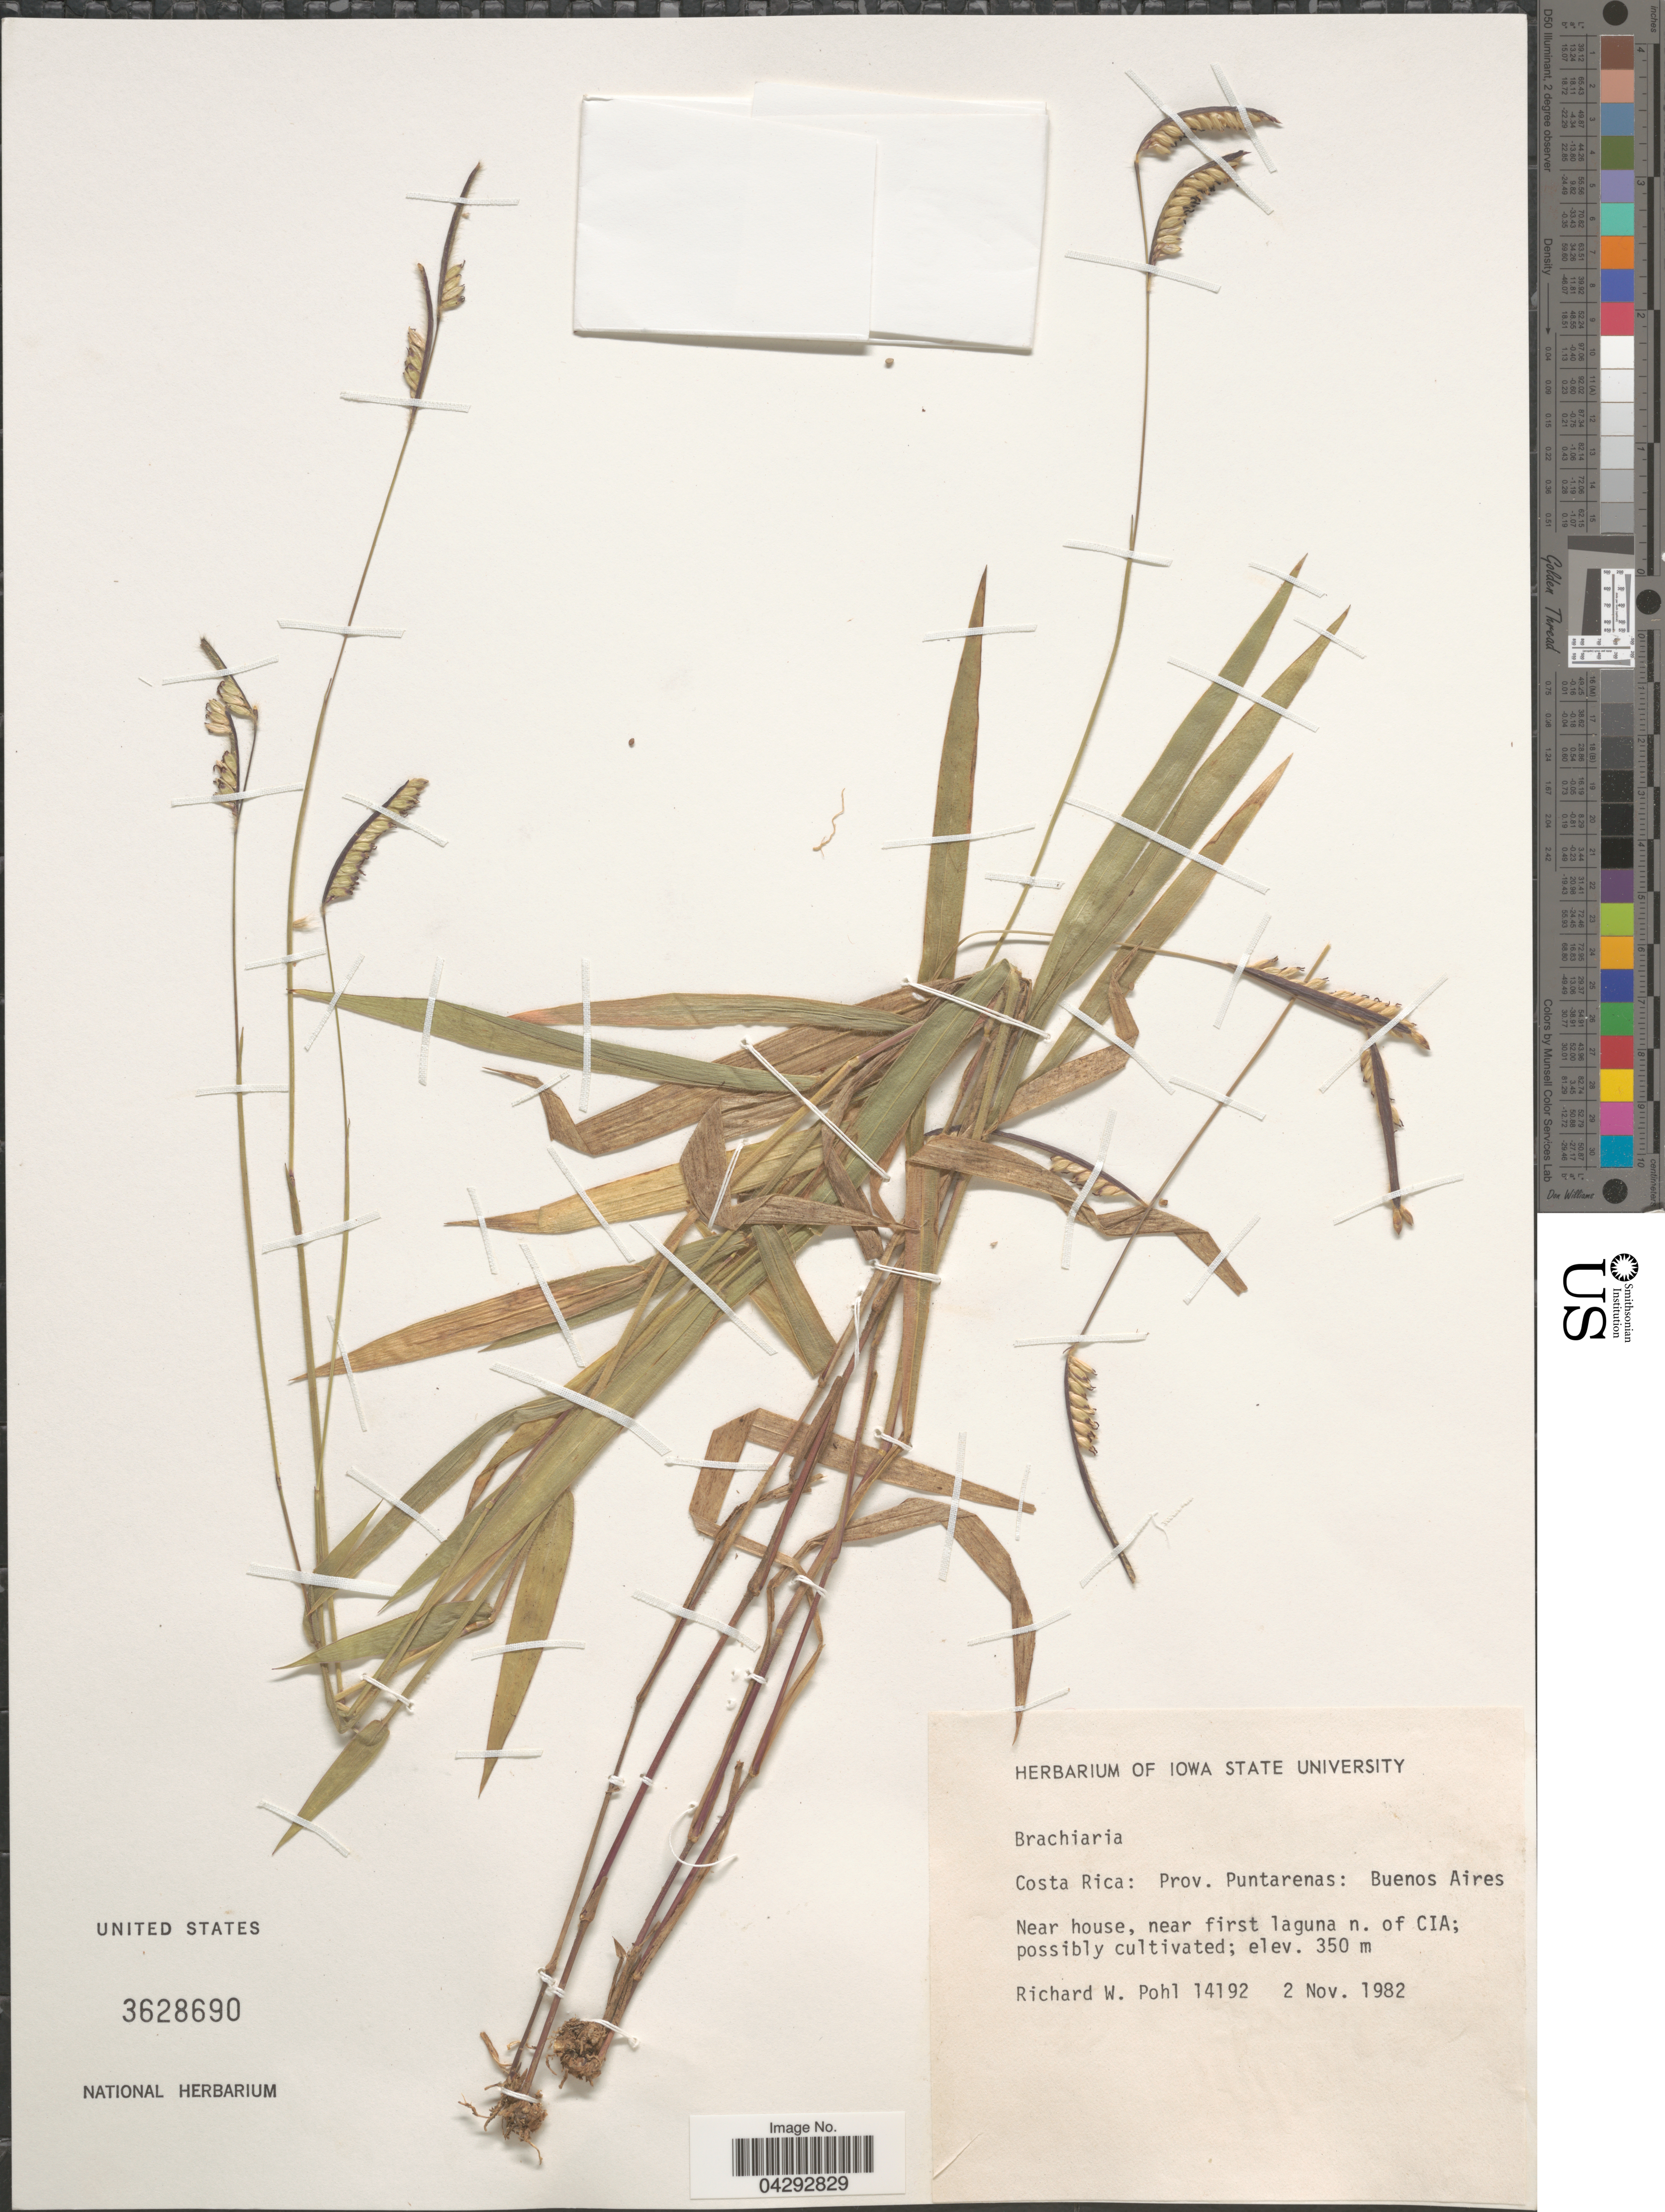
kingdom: Plantae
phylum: Tracheophyta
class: Liliopsida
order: Poales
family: Poaceae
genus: Urochloa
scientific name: Urochloa sp.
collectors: R. W. Pohl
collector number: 14192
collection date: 1982-11-02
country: Costa Rica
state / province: Puntarenas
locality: Buenos Aires. Near house, near first laguna n. of CIA.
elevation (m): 350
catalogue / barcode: US 3628690